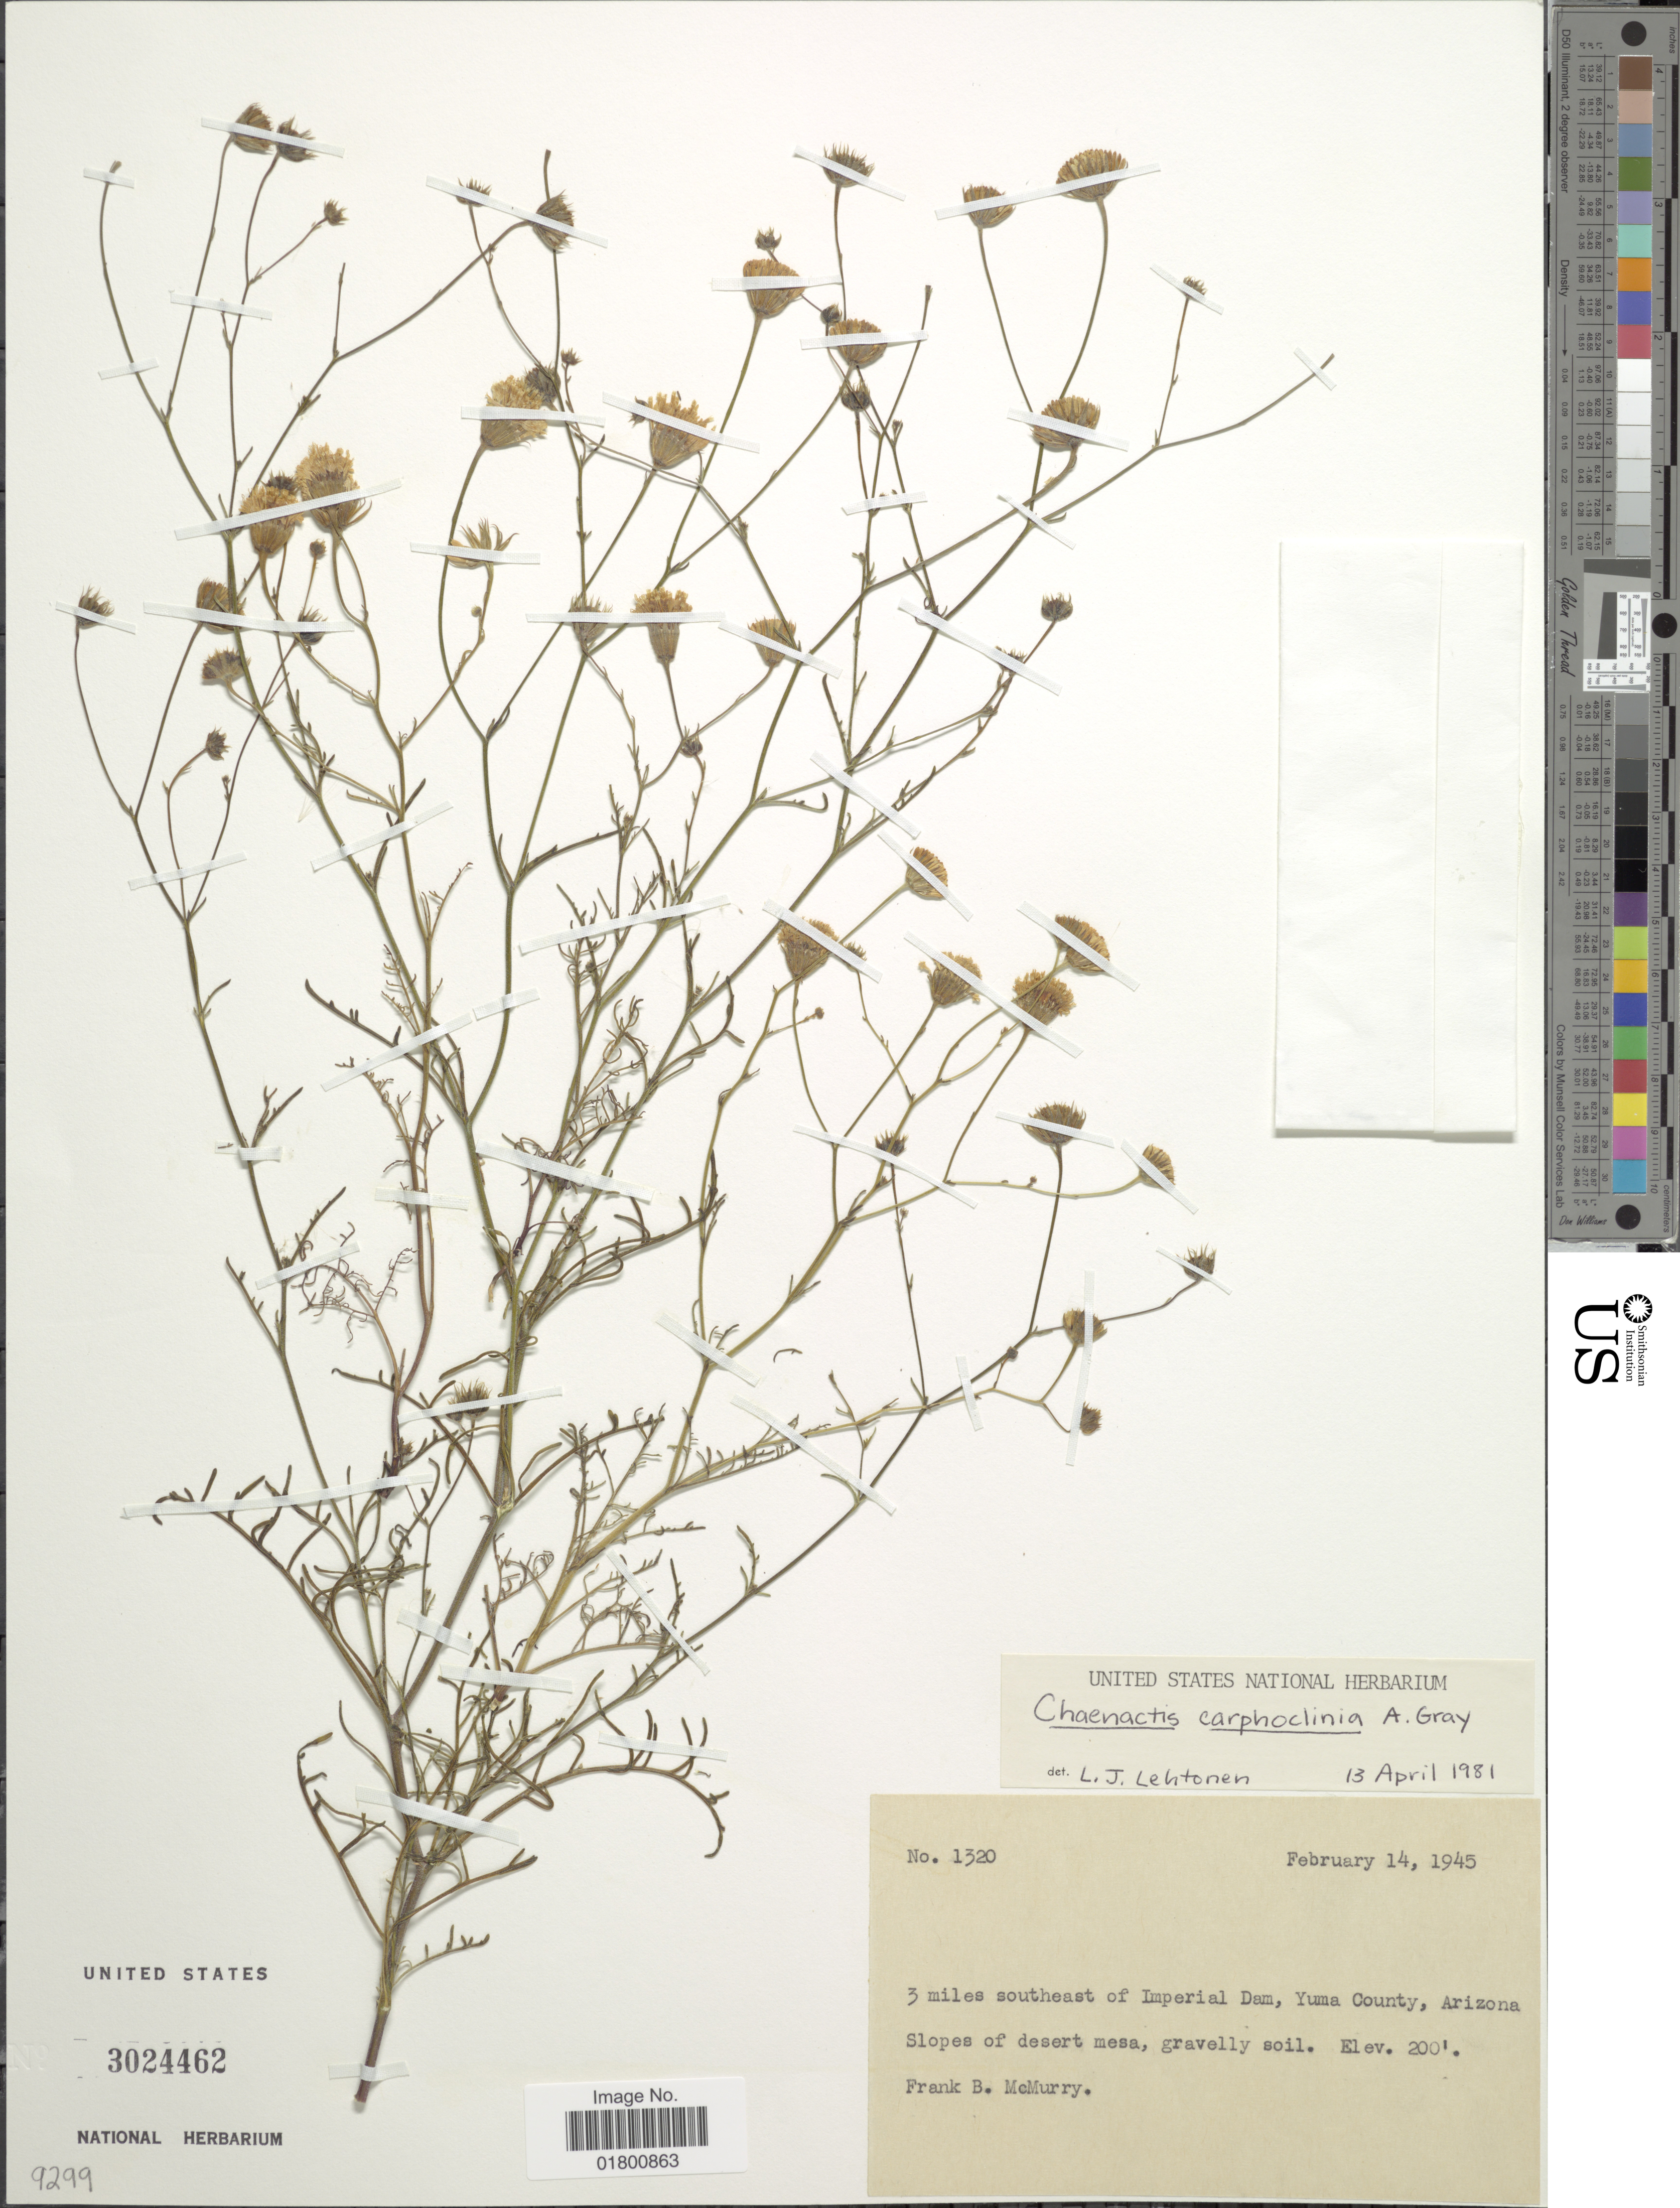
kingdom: Plantae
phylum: Tracheophyta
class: Magnoliopsida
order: Asterales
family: Asteraceae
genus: Chaenactis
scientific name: Chaenactis carphoclinia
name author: A. Gray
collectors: F. B. McMurry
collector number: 1320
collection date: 1945-02-14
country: United States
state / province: Arizona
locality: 3 miles southeast of Imperial of Imperial Dam, YUma County, Arizona, Slopes of desert Mesa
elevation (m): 61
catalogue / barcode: US 3024462